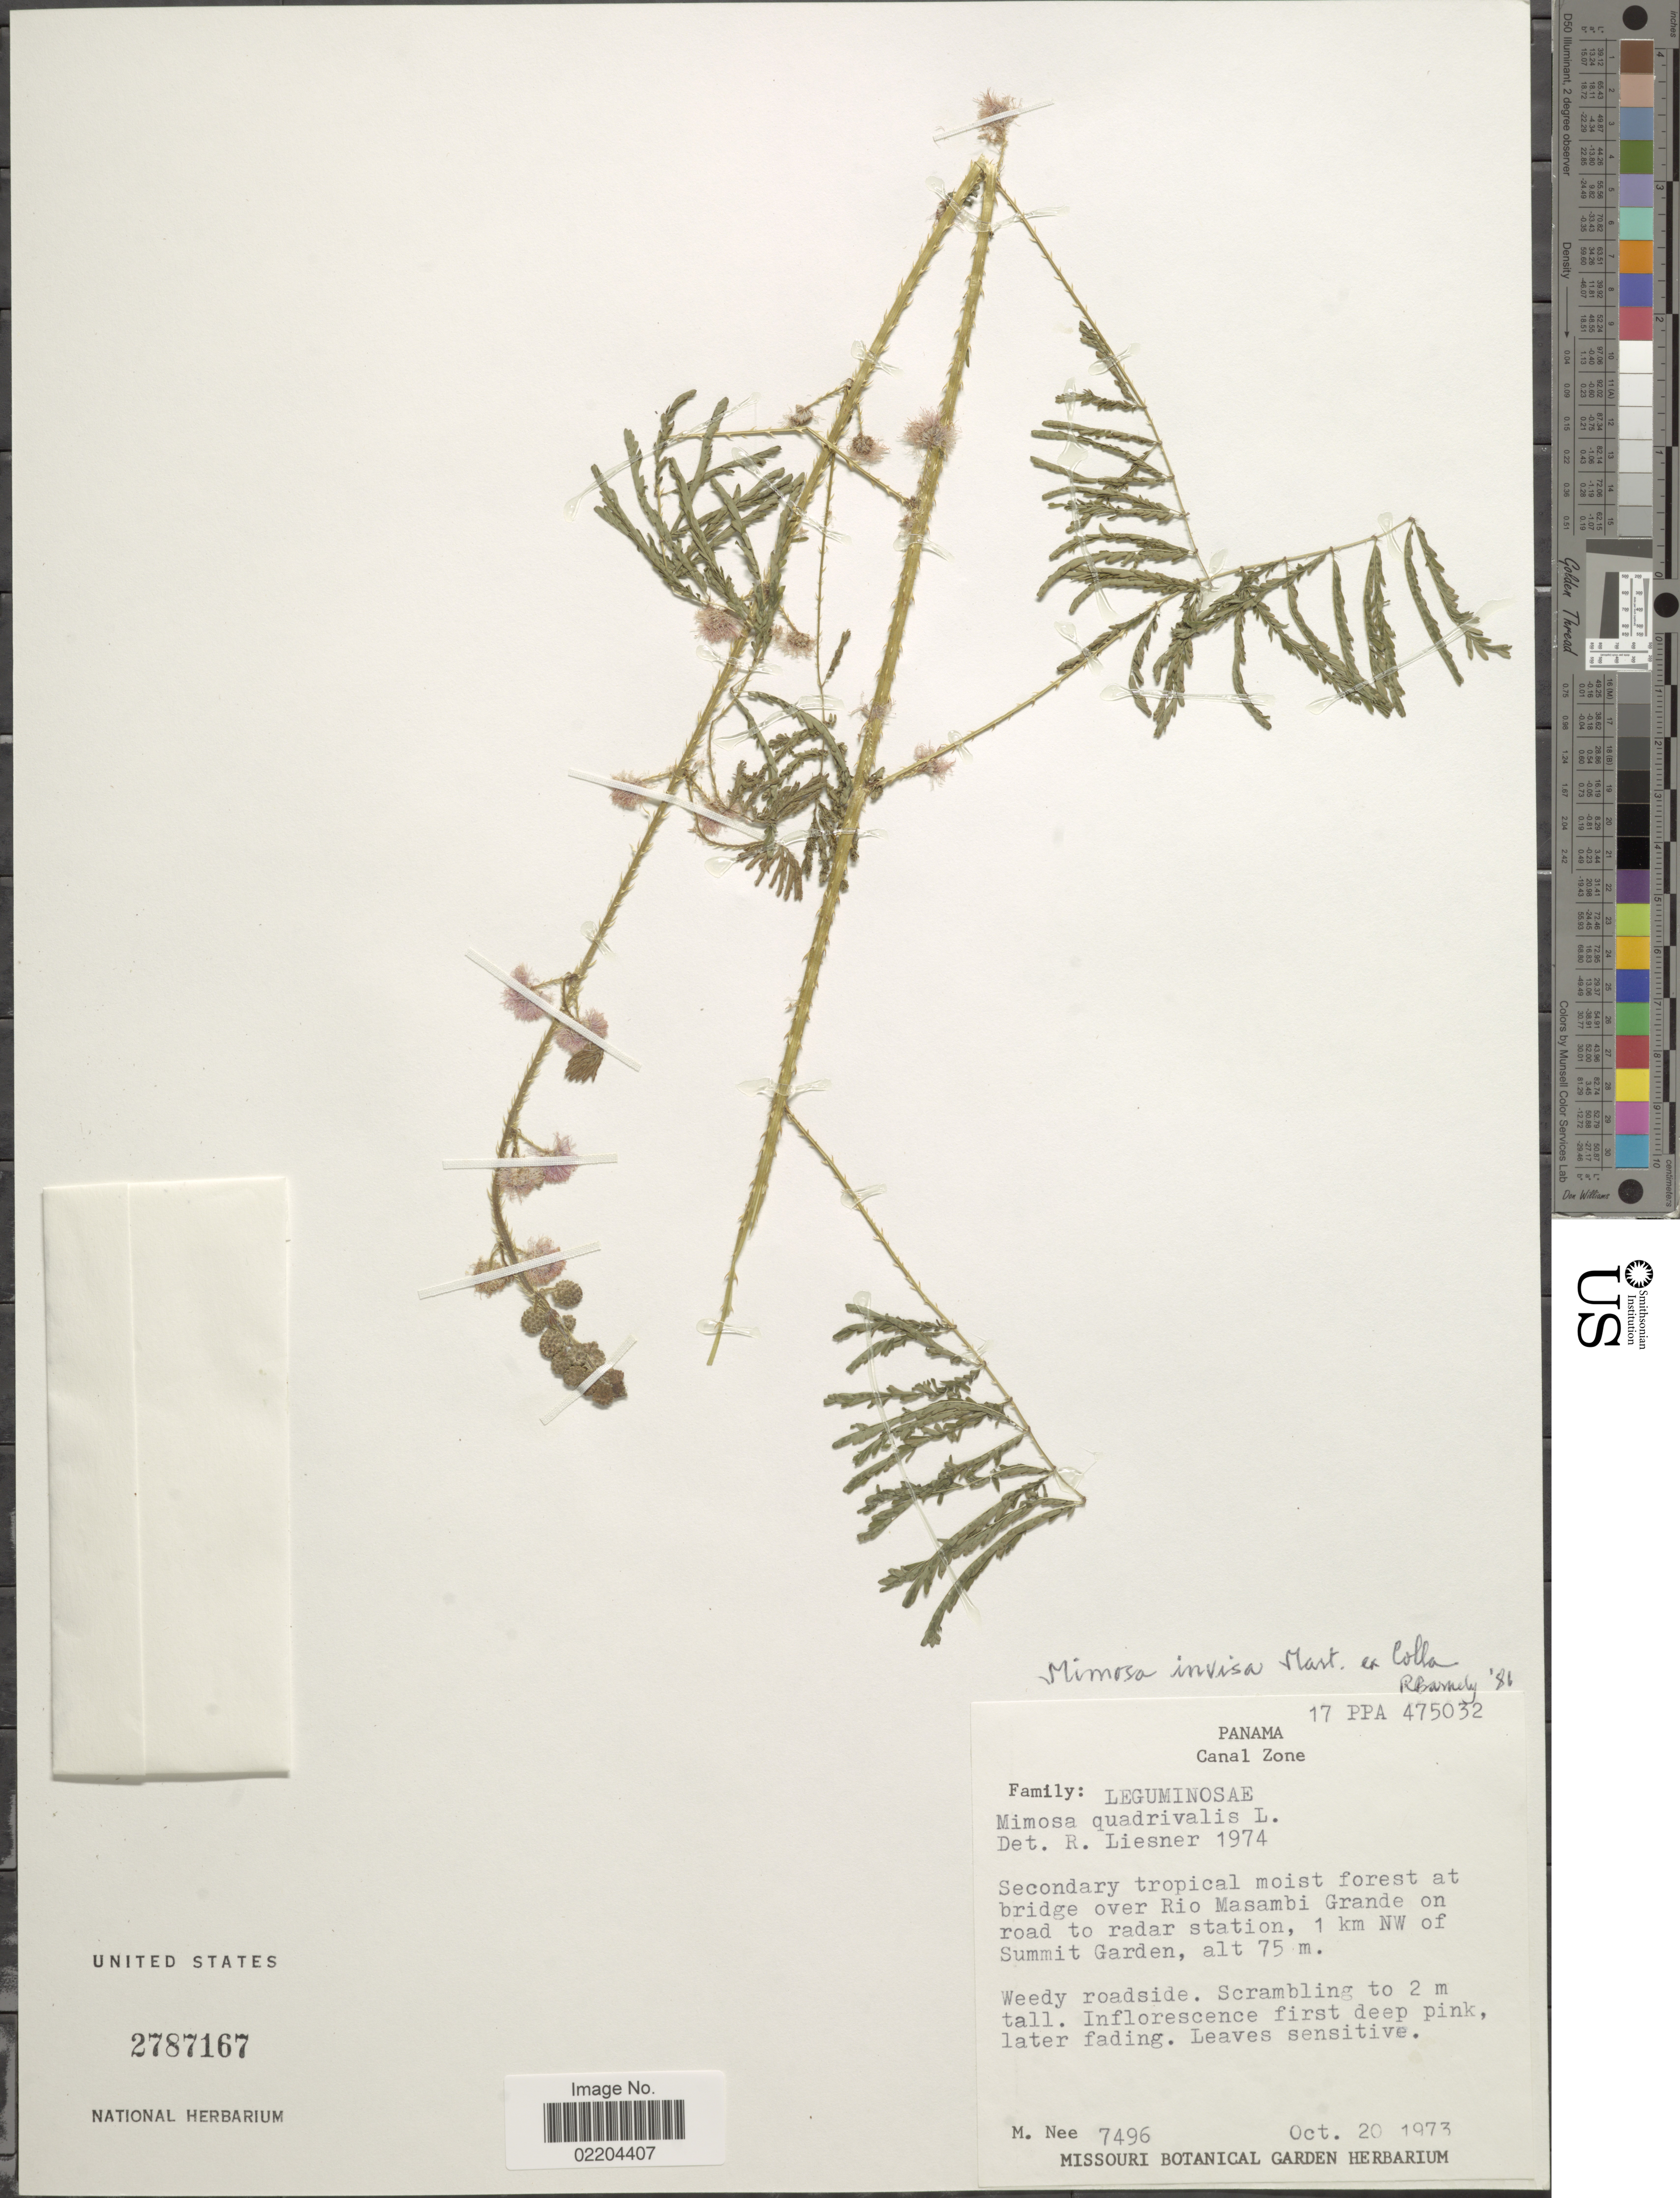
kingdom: Plantae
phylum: Tracheophyta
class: Magnoliopsida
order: Fabales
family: Fabaceae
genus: Mimosa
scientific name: Mimosa invisa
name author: Mart. ex Colla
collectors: M. Nee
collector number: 7496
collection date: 1973-10-20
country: Panama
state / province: Colón / Panamá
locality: Canal Zone, Secondary tropical moist forest at bridge over Rio Masambi Grande on road to radar station, 1 km NW of Summit Garden.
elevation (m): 75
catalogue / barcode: US 2787167